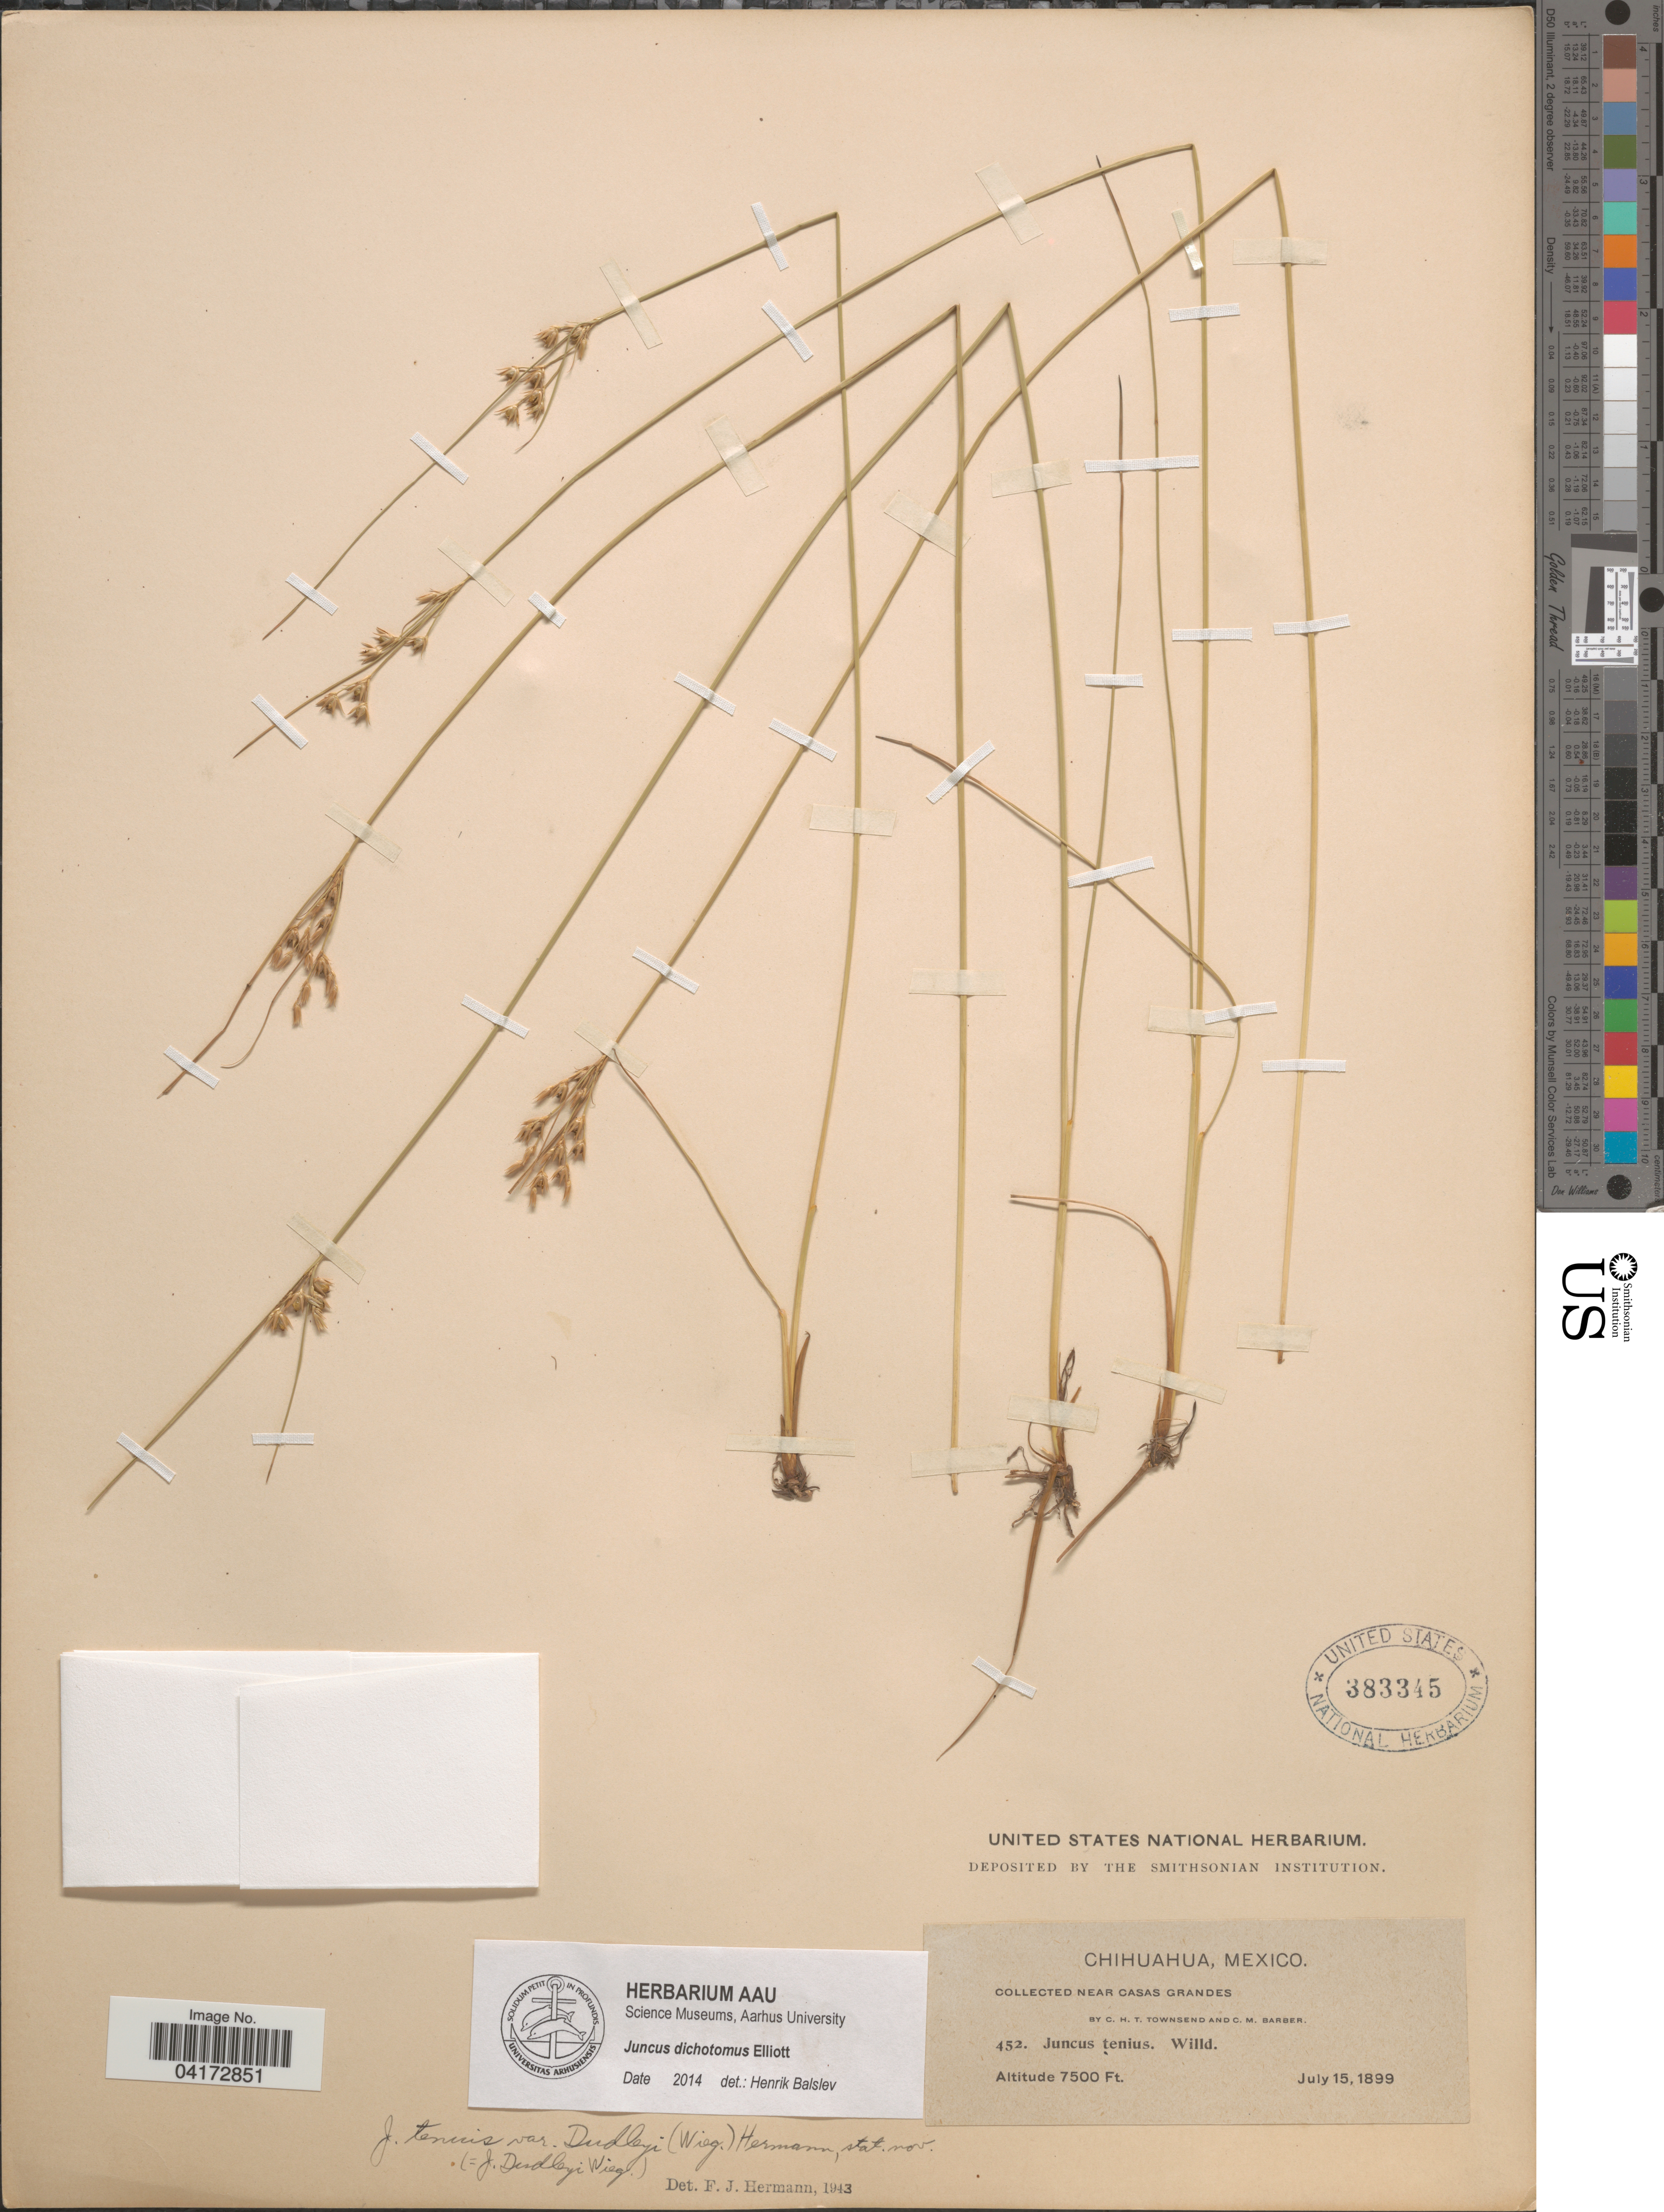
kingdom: Plantae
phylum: Tracheophyta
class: Liliopsida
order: Poales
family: Juncaceae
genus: Juncus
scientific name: Juncus dichotomus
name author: Elliott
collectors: C. H. T. Townsend & C. Barber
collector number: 452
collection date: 1899-07-15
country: Mexico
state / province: Chihuahua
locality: Near Casas Grandes.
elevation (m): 2286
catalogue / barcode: US 383345